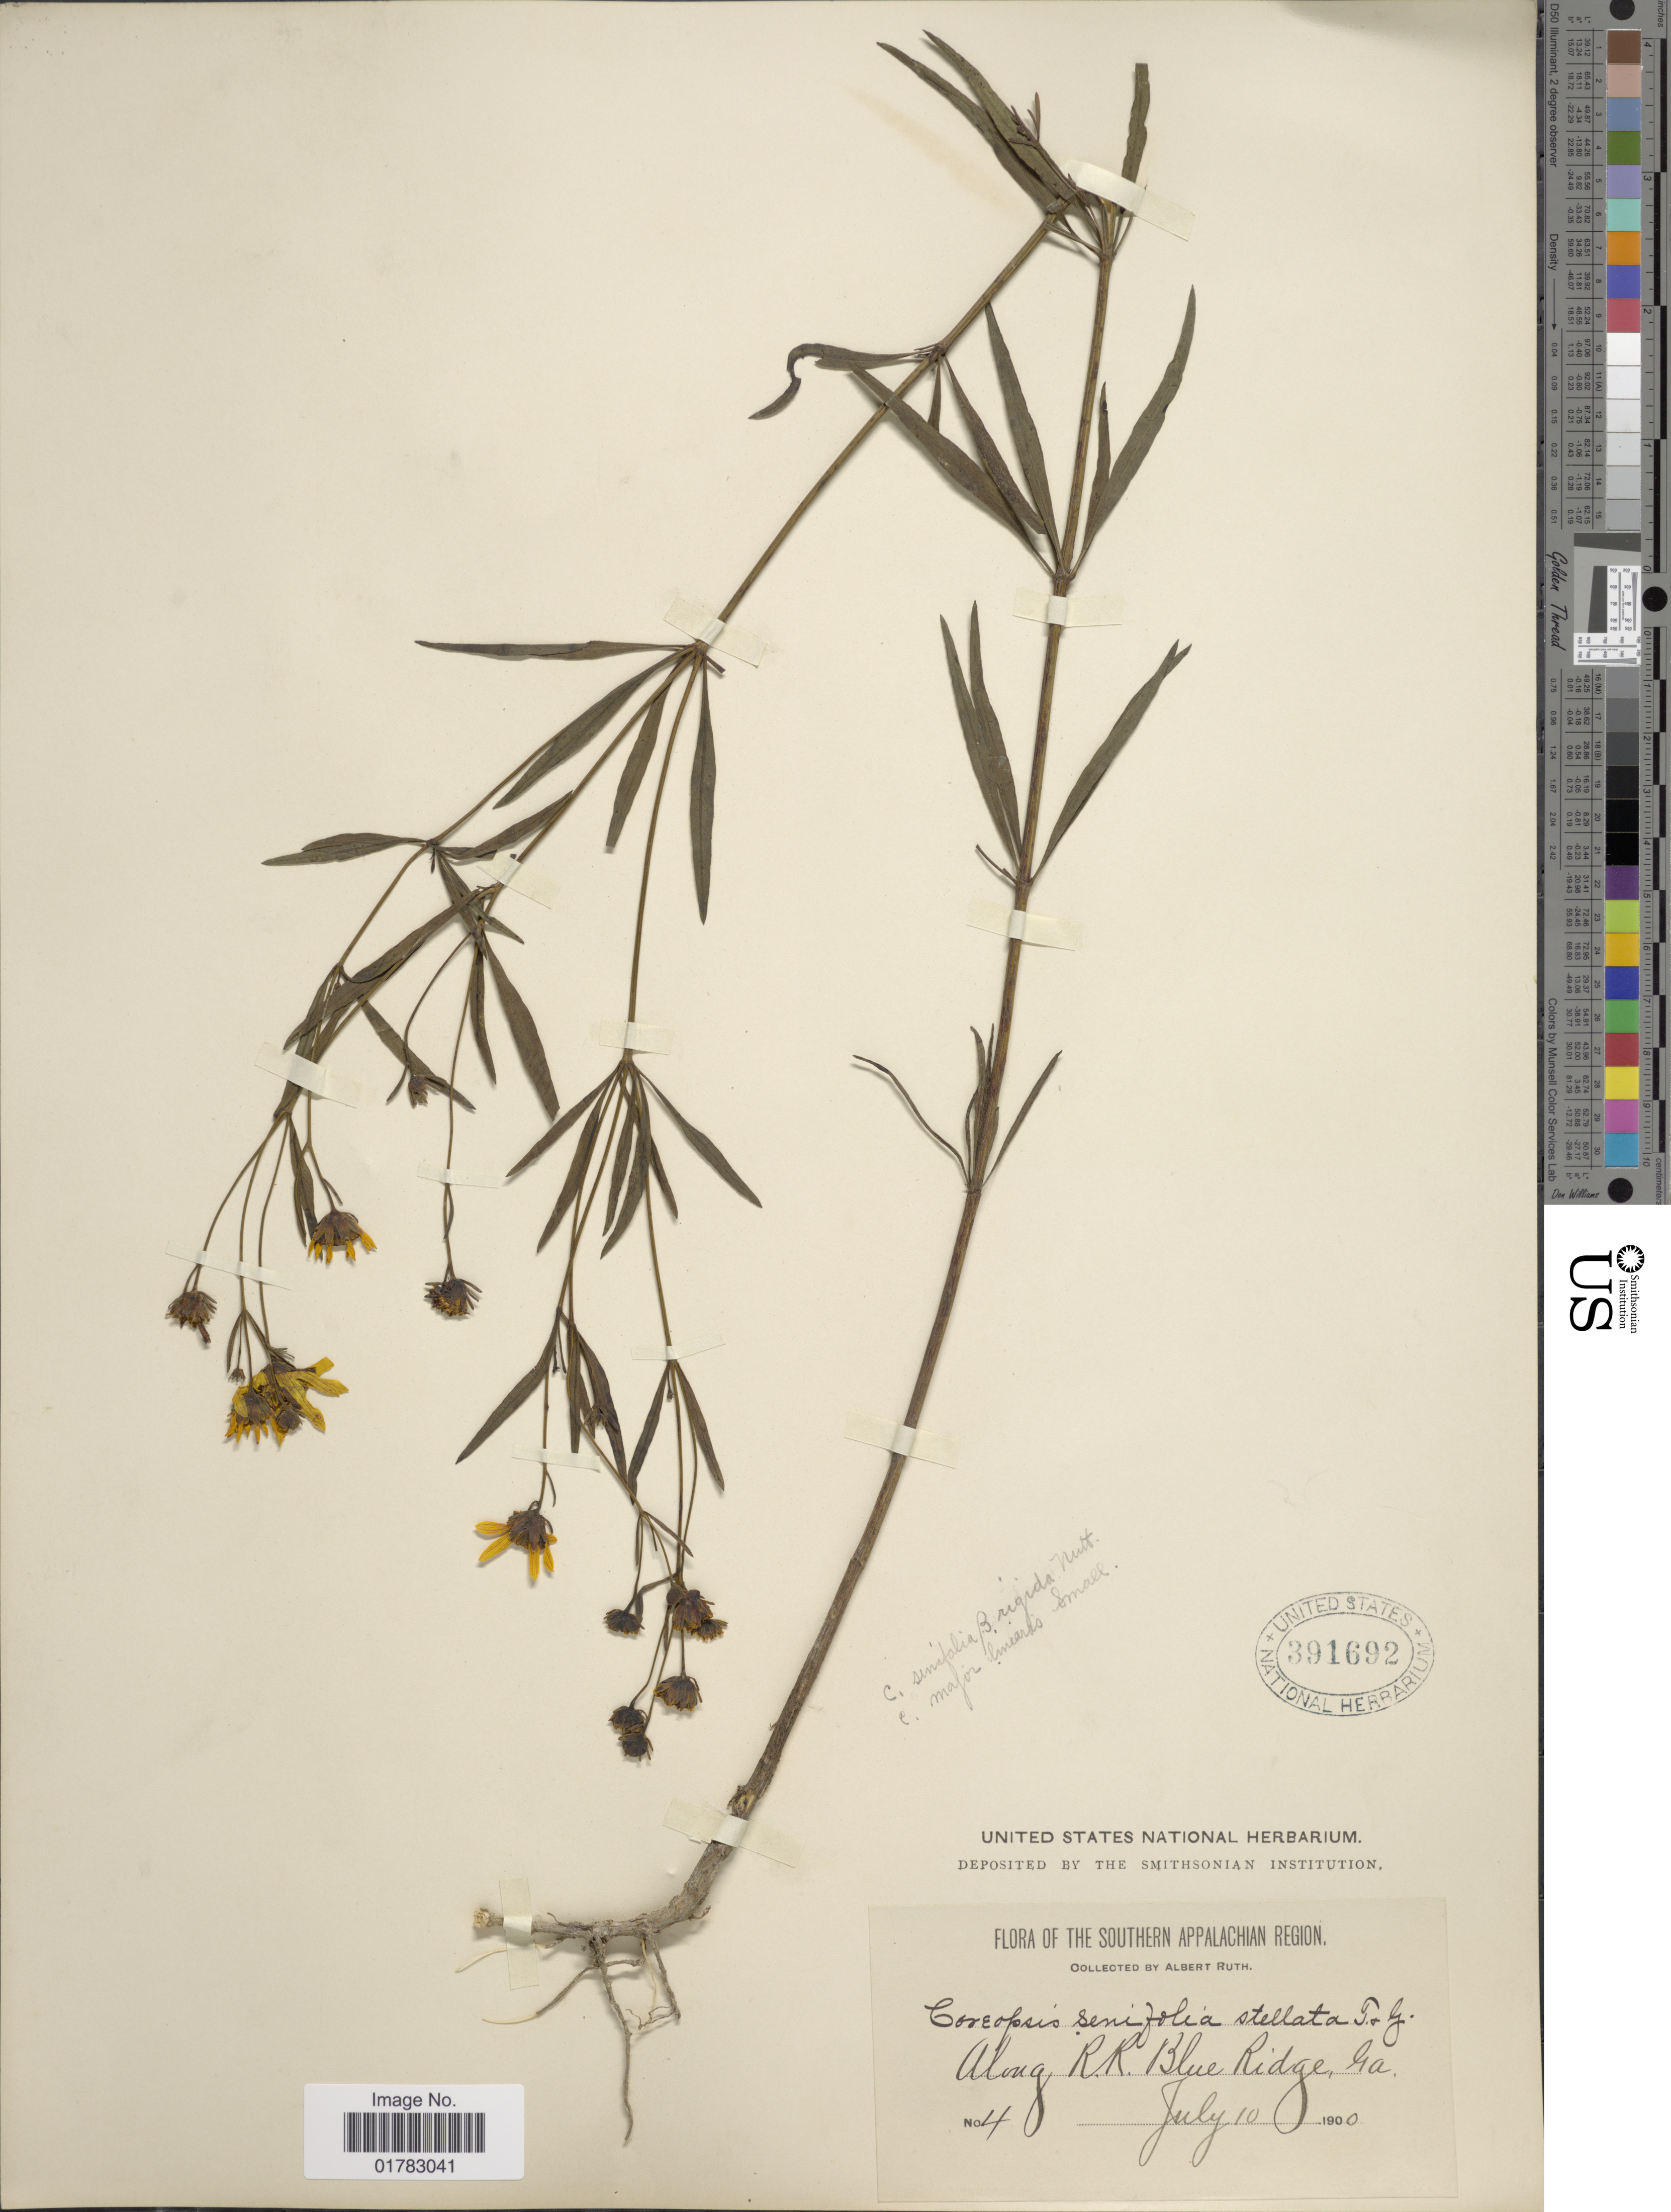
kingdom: Plantae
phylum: Tracheophyta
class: Magnoliopsida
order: Asterales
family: Asteraceae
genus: Coreopsis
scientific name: Coreopsis major var. stellata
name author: (Nutt.) Torr. & A. Gray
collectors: A. Ruth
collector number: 48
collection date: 1900-07-10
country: United States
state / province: Georgia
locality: Along R. R. Blue Ridge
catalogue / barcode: US 391692